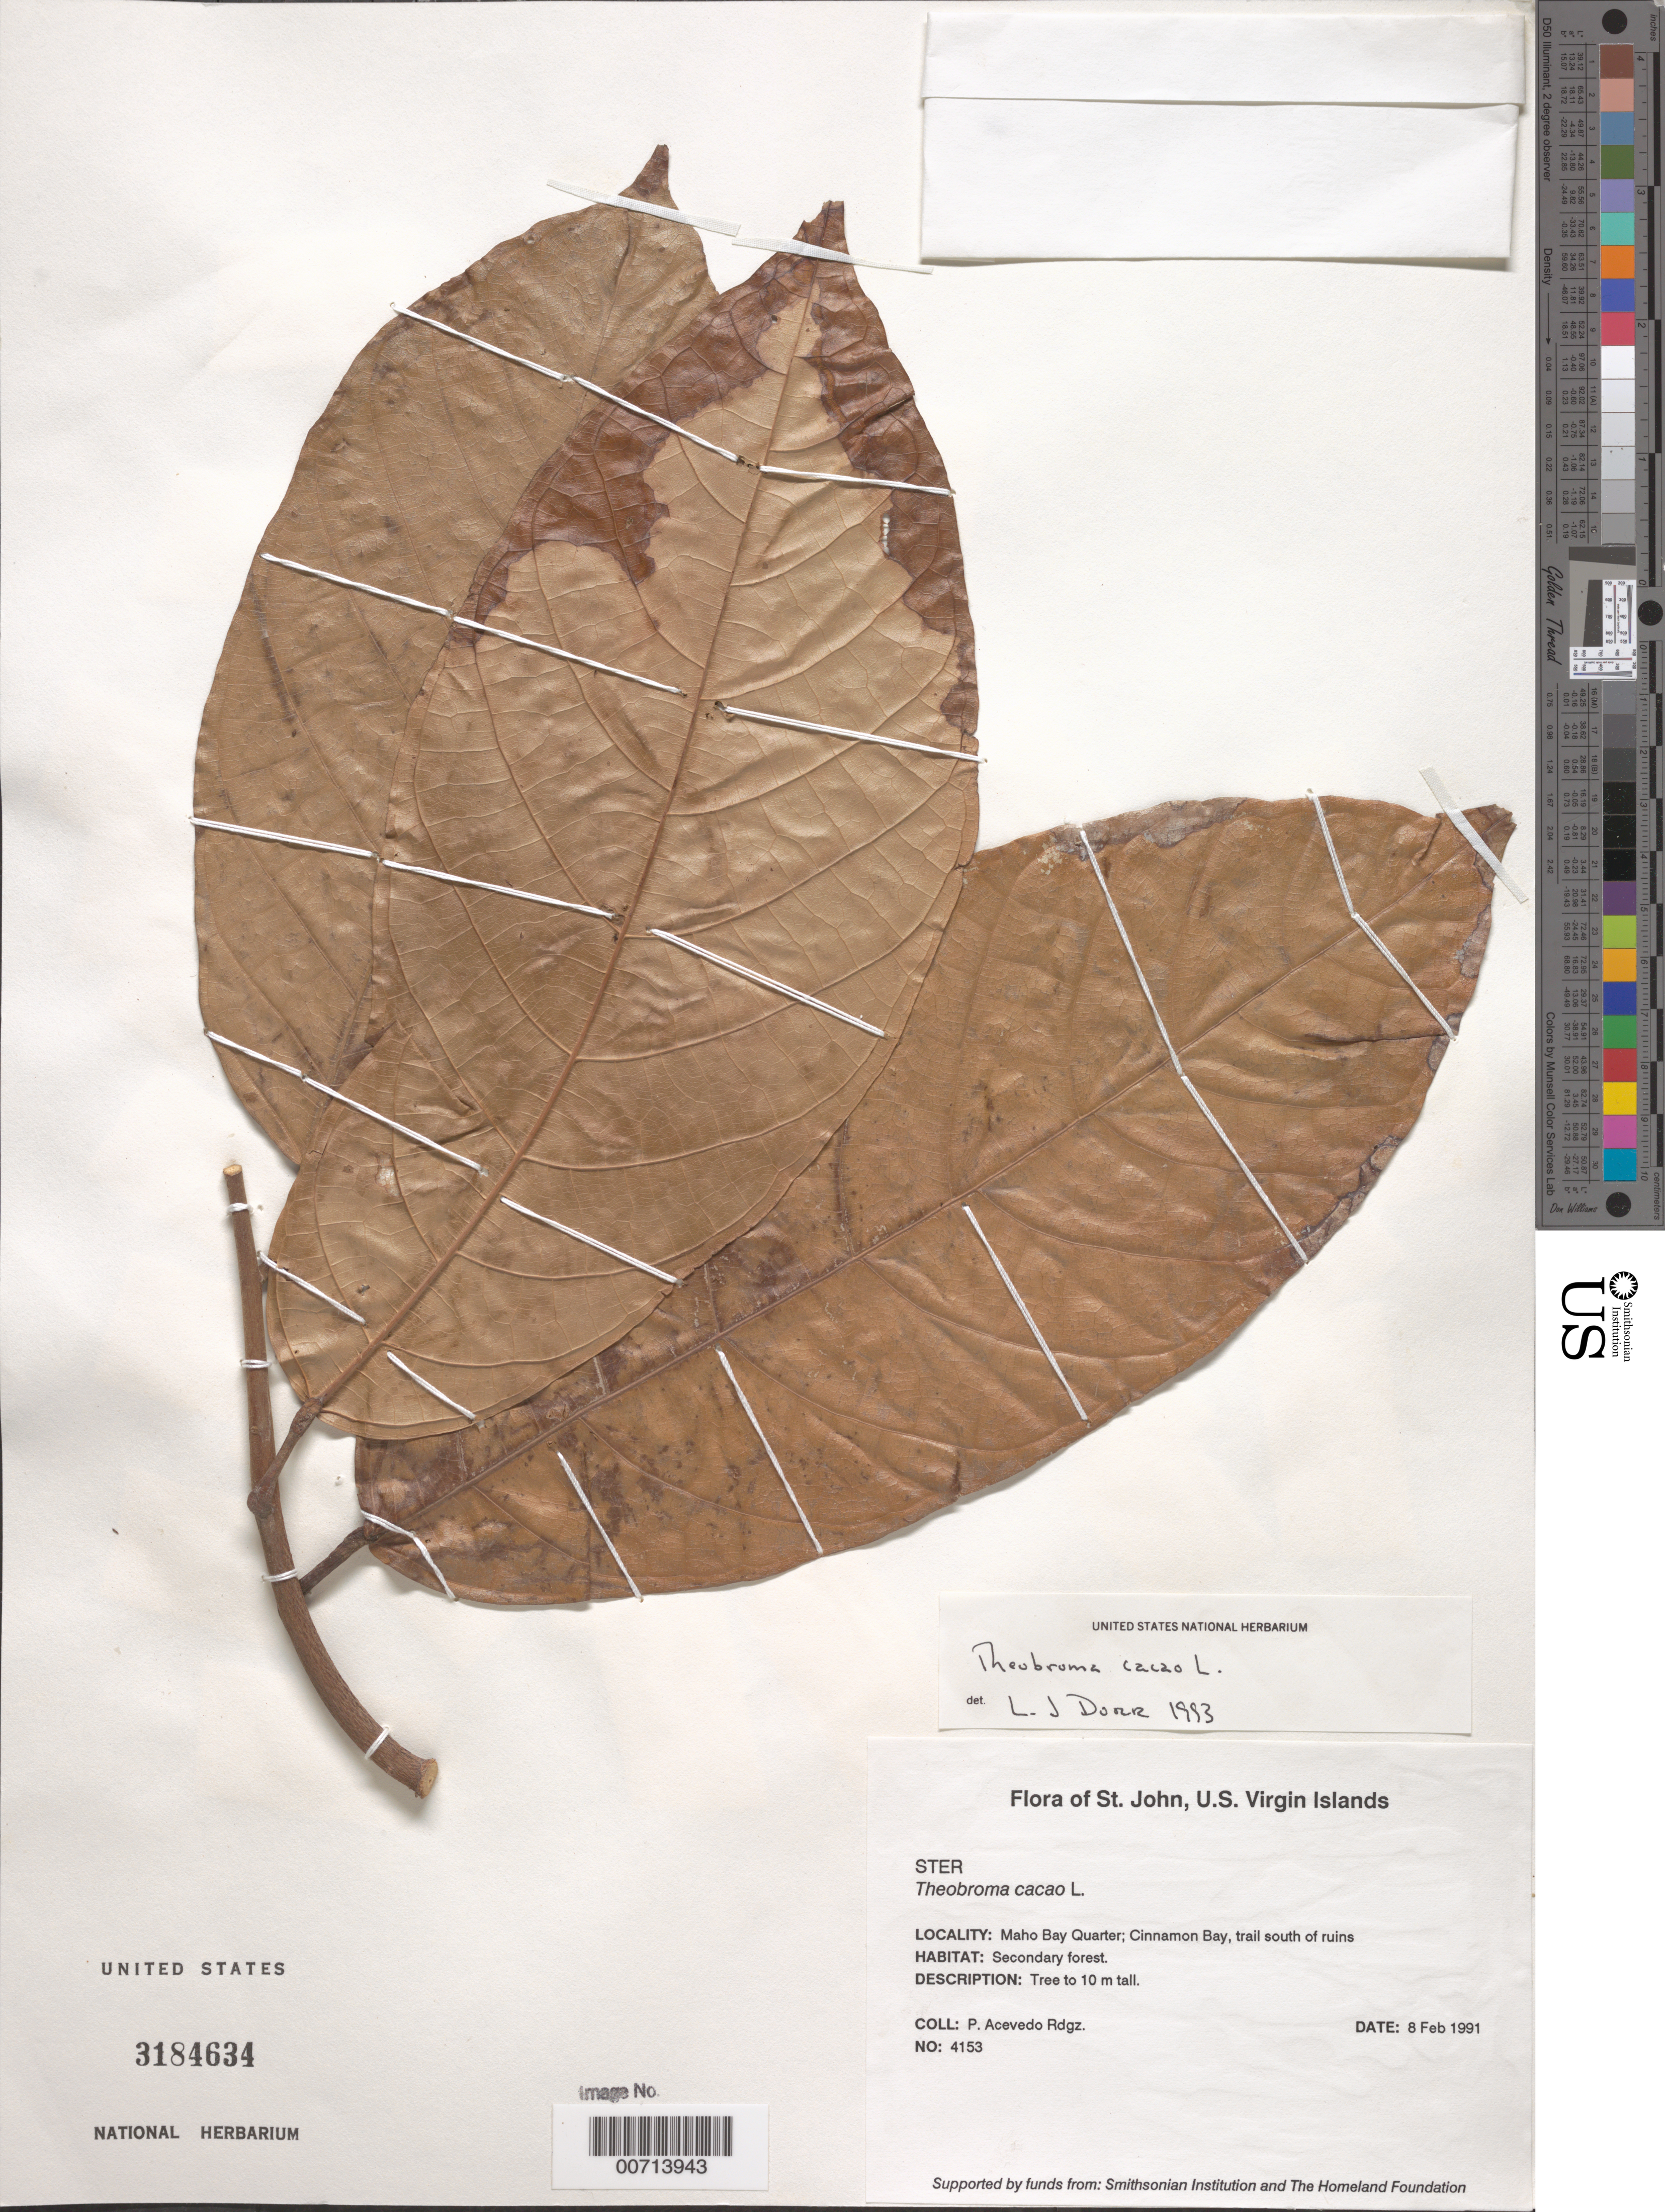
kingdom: Plantae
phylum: Tracheophyta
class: Magnoliopsida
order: Malvales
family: Malvaceae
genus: Theobroma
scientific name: Theobroma cacao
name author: L.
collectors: P. Acevedo-Rodr.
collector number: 4153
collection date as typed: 08 Feb 1991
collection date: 1991-02-08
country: U.S. Virgin Islands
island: St. John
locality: Maho Bay Quarter; Cinnamon Bay, trail south of ruins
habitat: Secondary forest.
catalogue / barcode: US 3184634